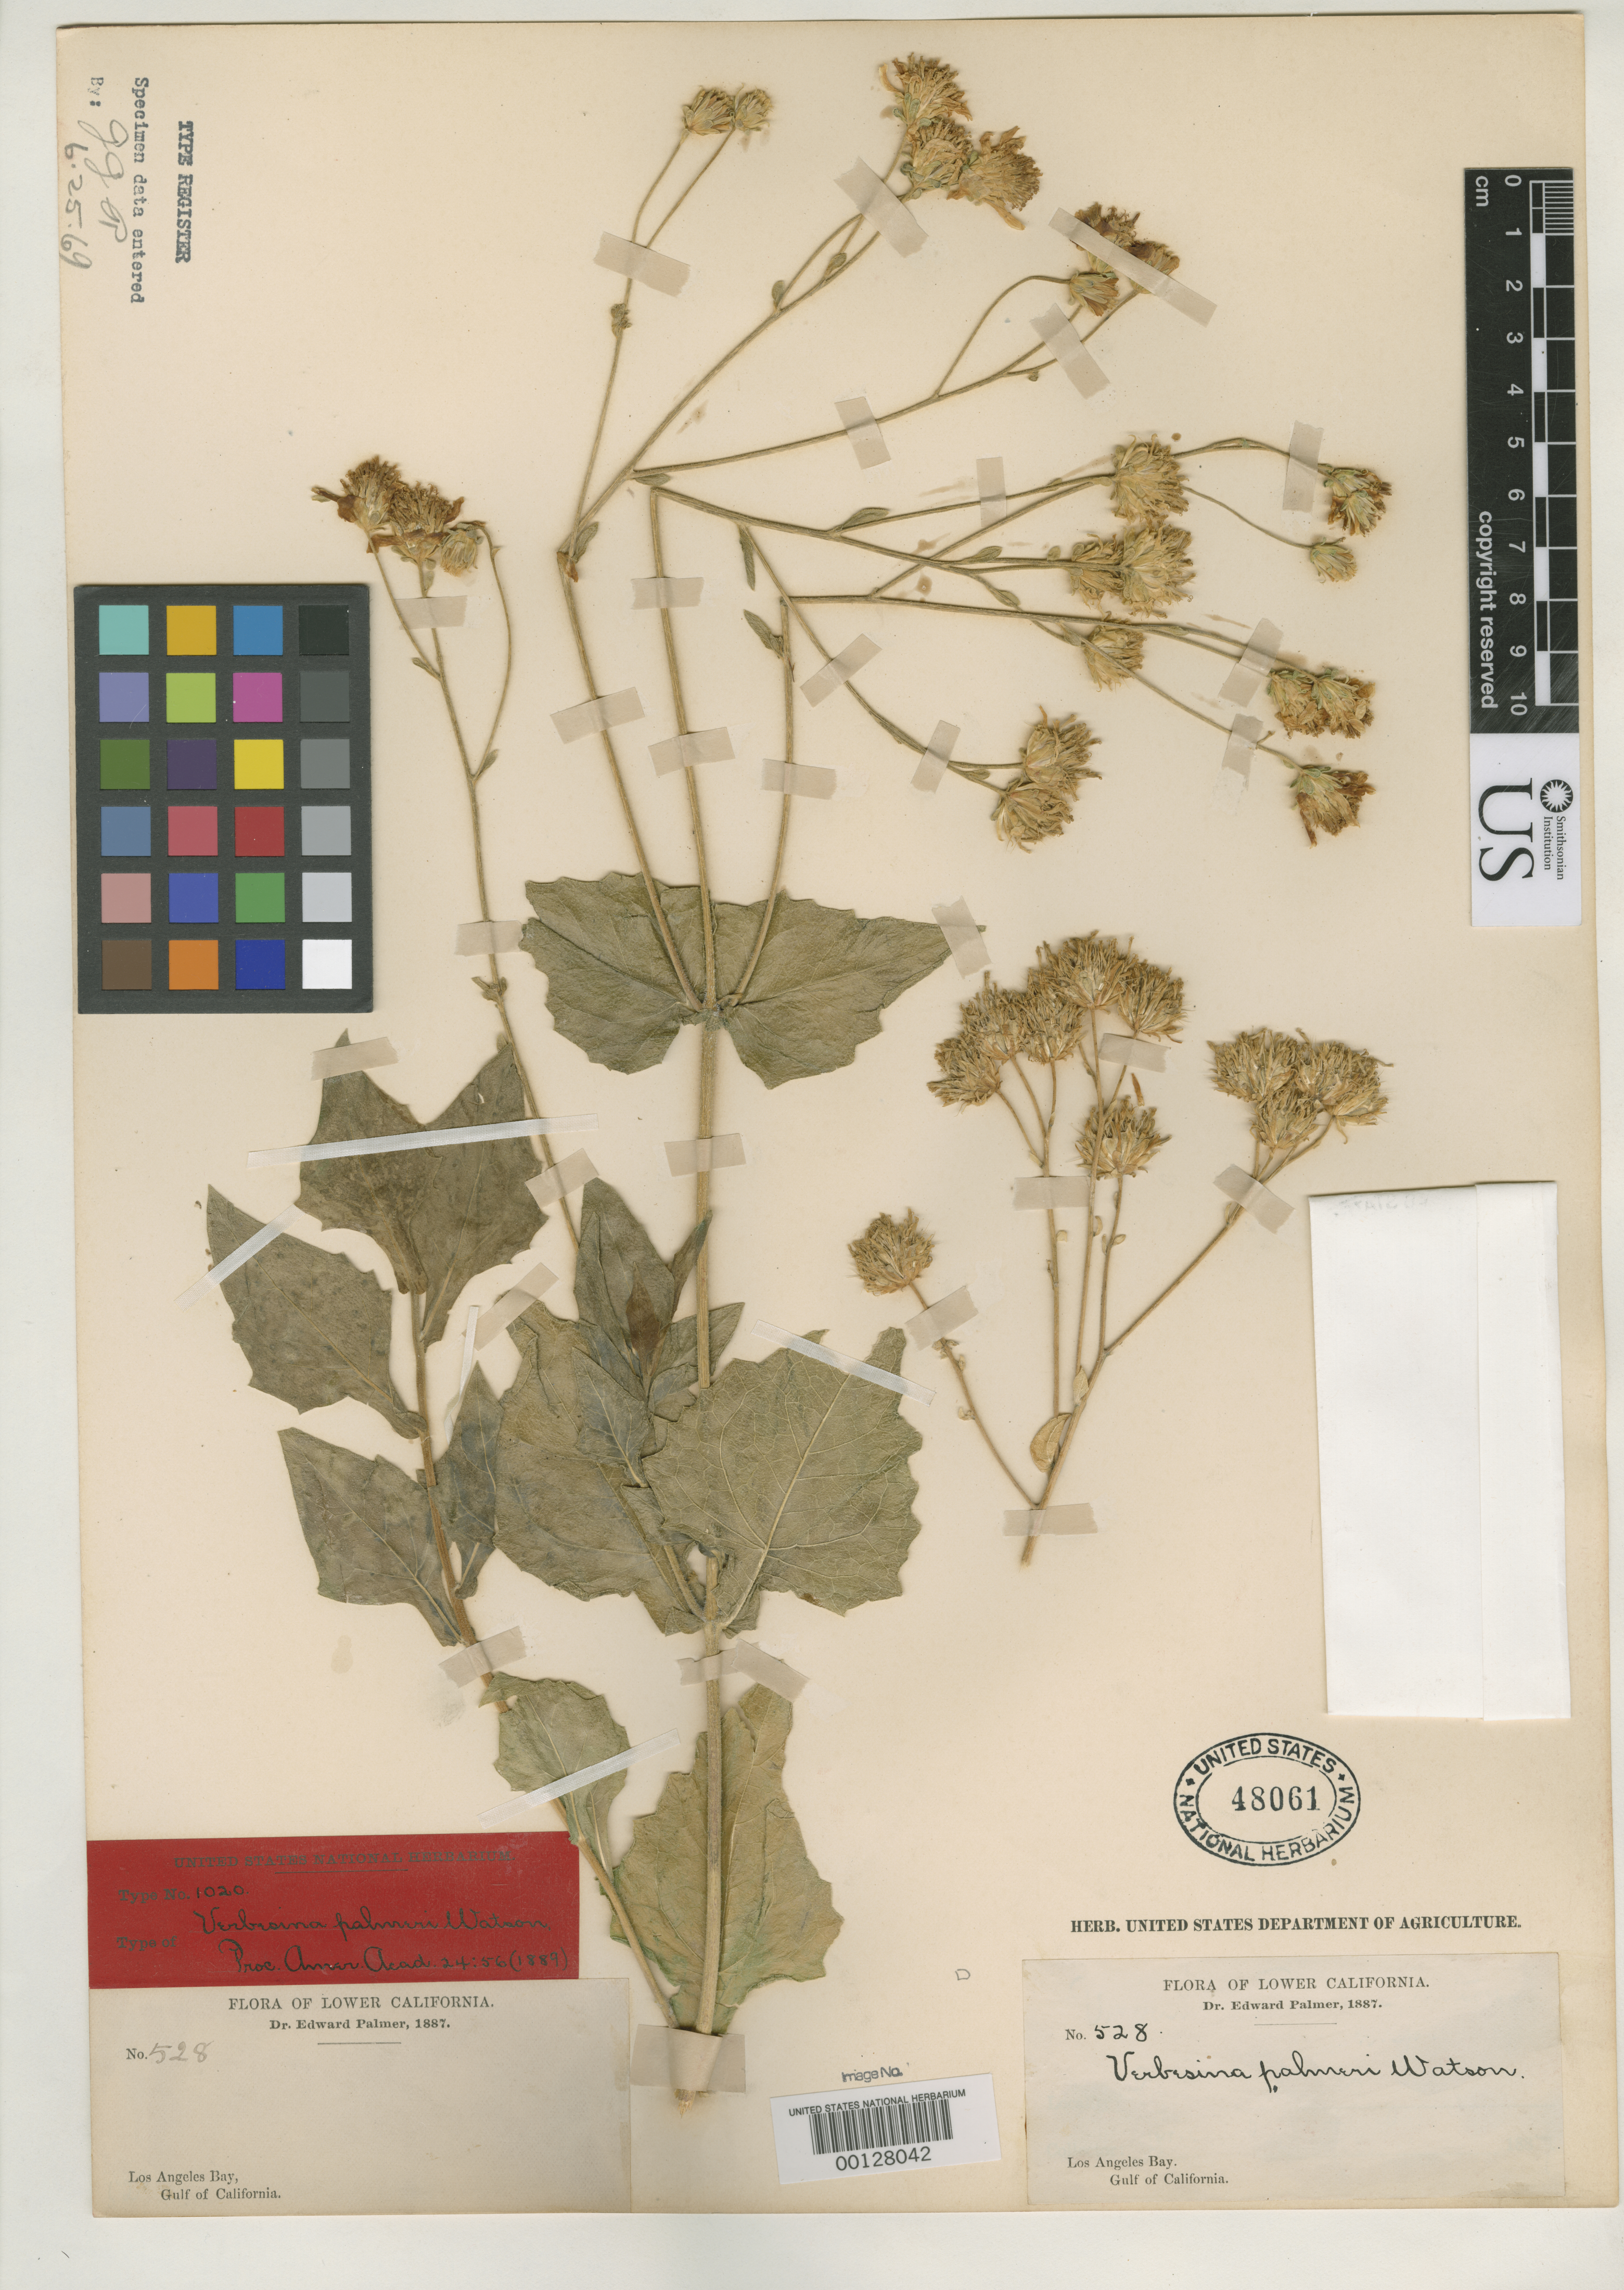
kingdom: Plantae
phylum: Tracheophyta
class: Magnoliopsida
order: Asterales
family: Asteraceae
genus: Verbesina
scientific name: Verbesina palmeri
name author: S. Watson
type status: Isotype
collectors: E. Palmer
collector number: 528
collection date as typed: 1887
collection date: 1887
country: Mexico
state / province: Baja California Norte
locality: Los Angeles Bay, Gulf of California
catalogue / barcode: US 48061